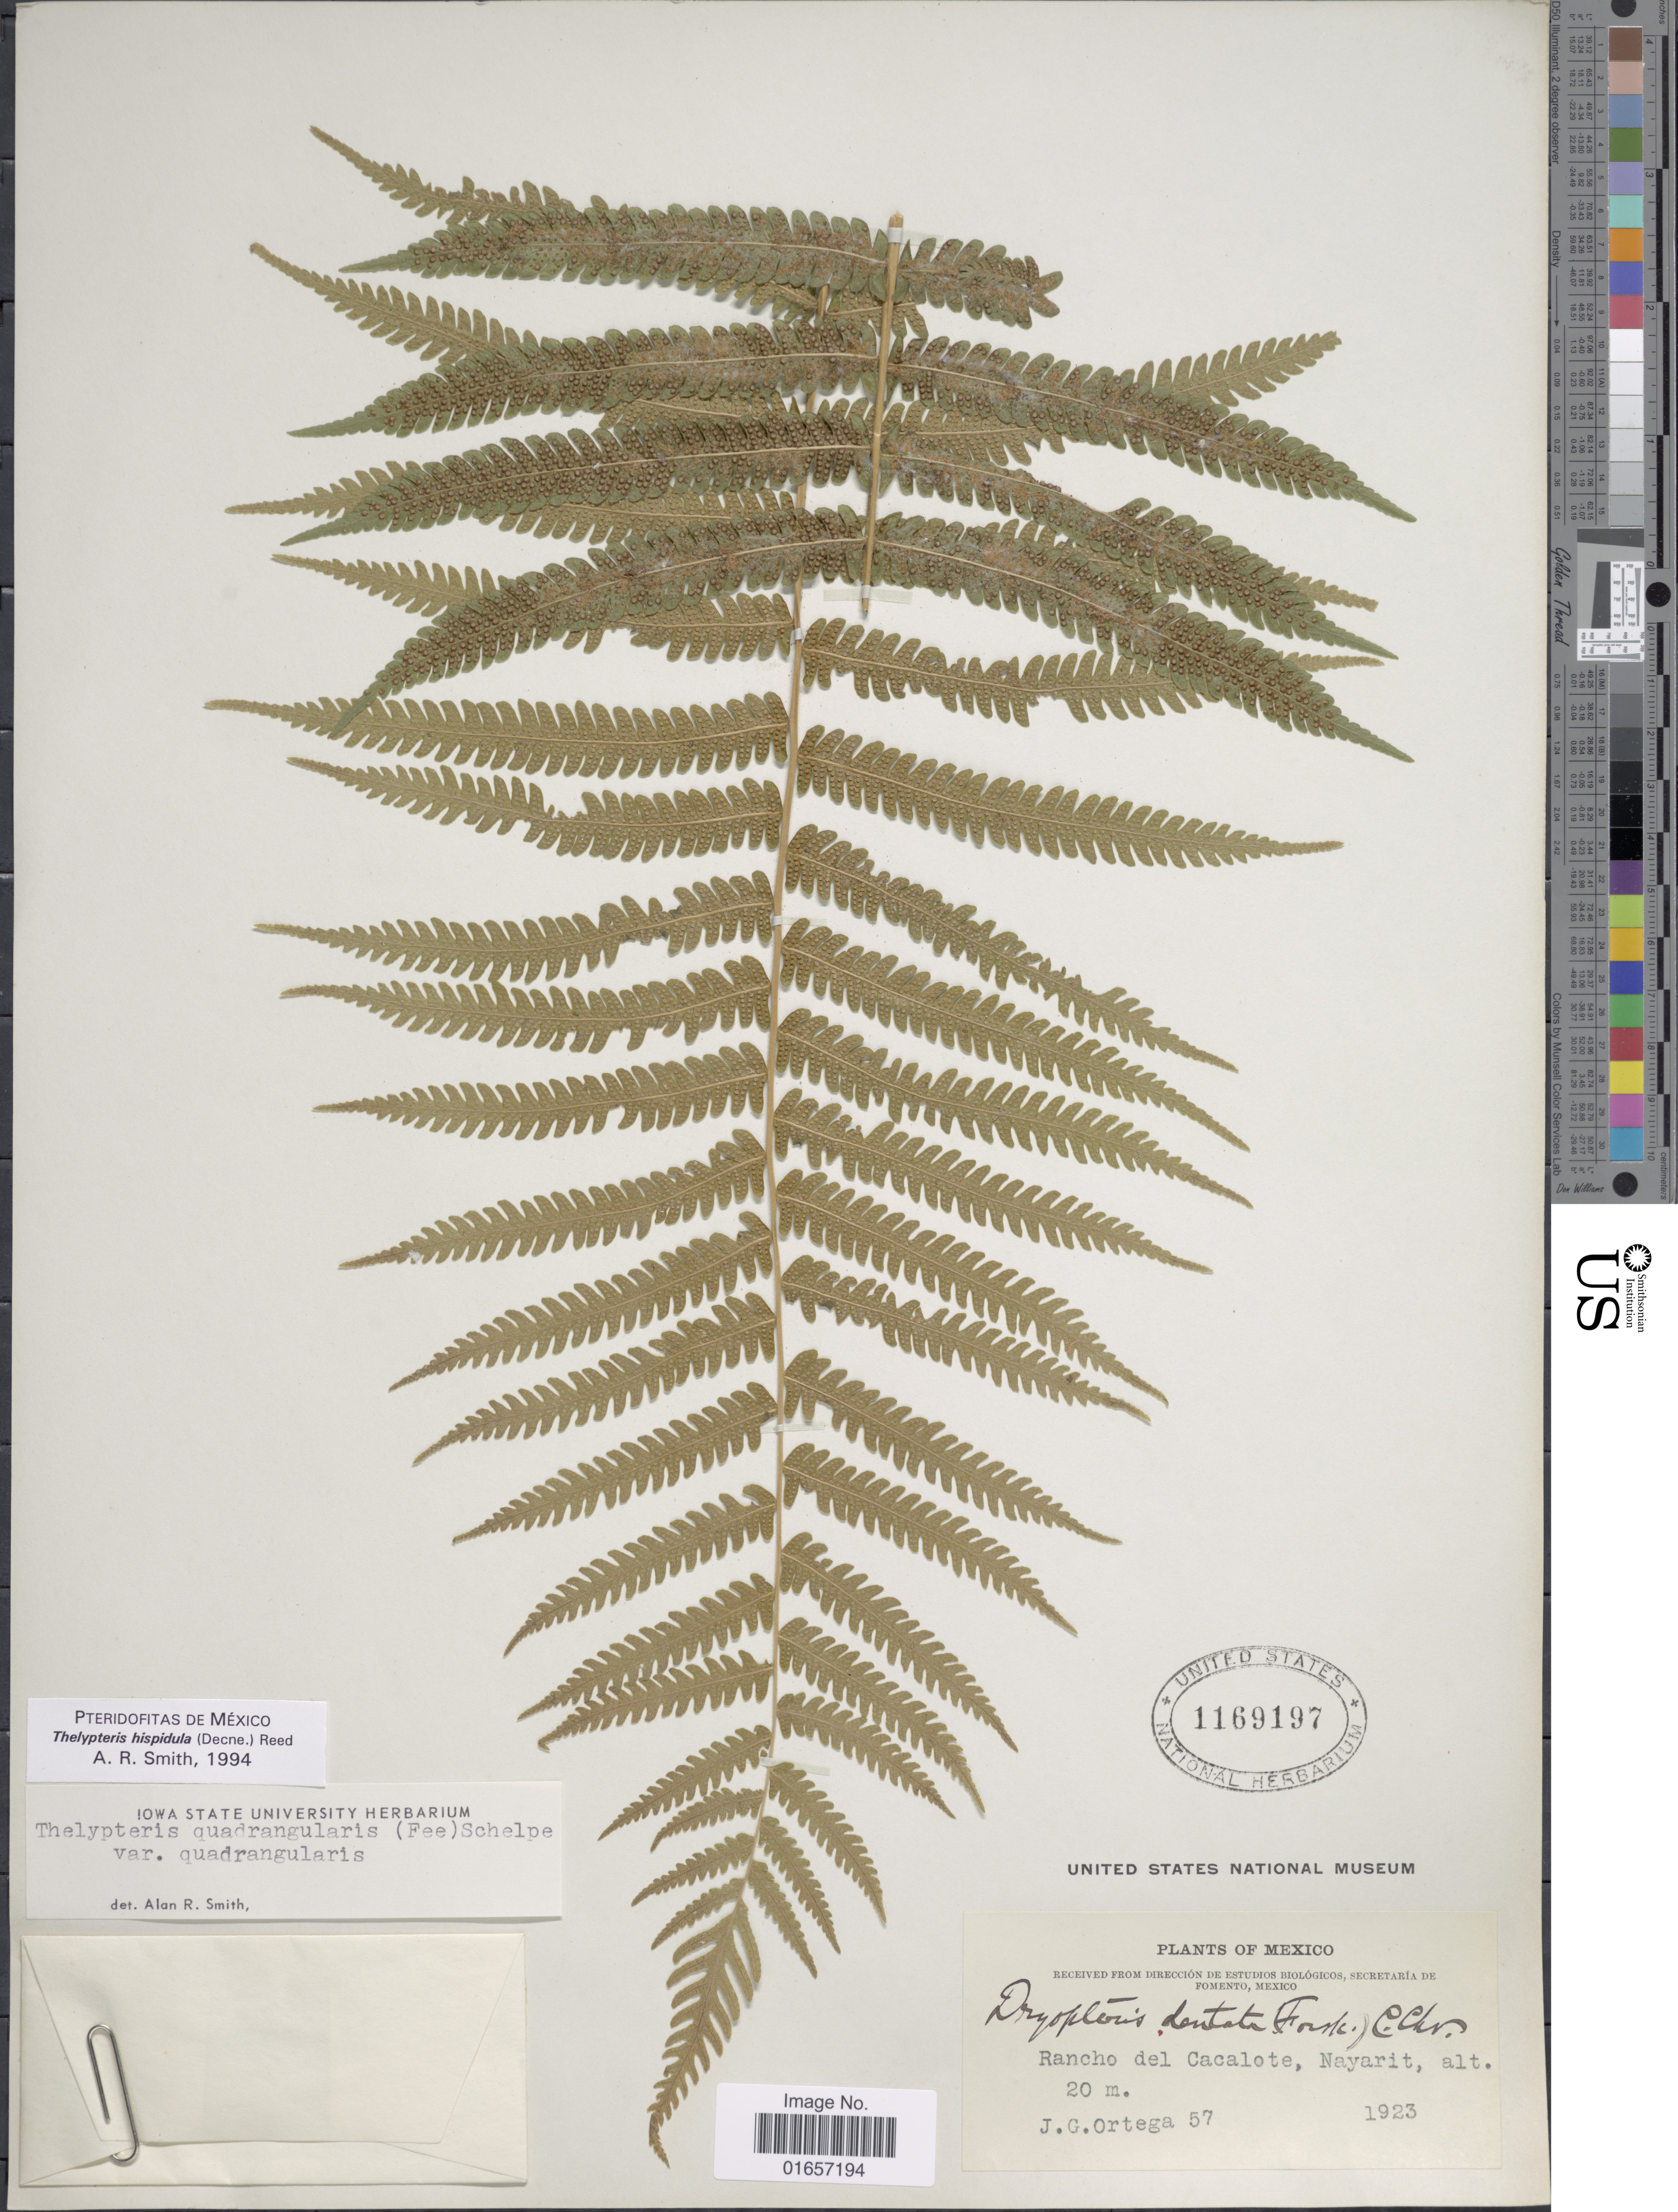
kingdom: Plantae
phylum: Tracheophyta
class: Polypodiopsida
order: Polypodiales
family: Thelypteridaceae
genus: Christella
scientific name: Christella hispidula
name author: (Decne.) Holttum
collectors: J. Ortega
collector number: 57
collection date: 1923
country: Mexico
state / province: Nayarit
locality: Rancho del Calcalote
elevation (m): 20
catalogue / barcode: US 1169197